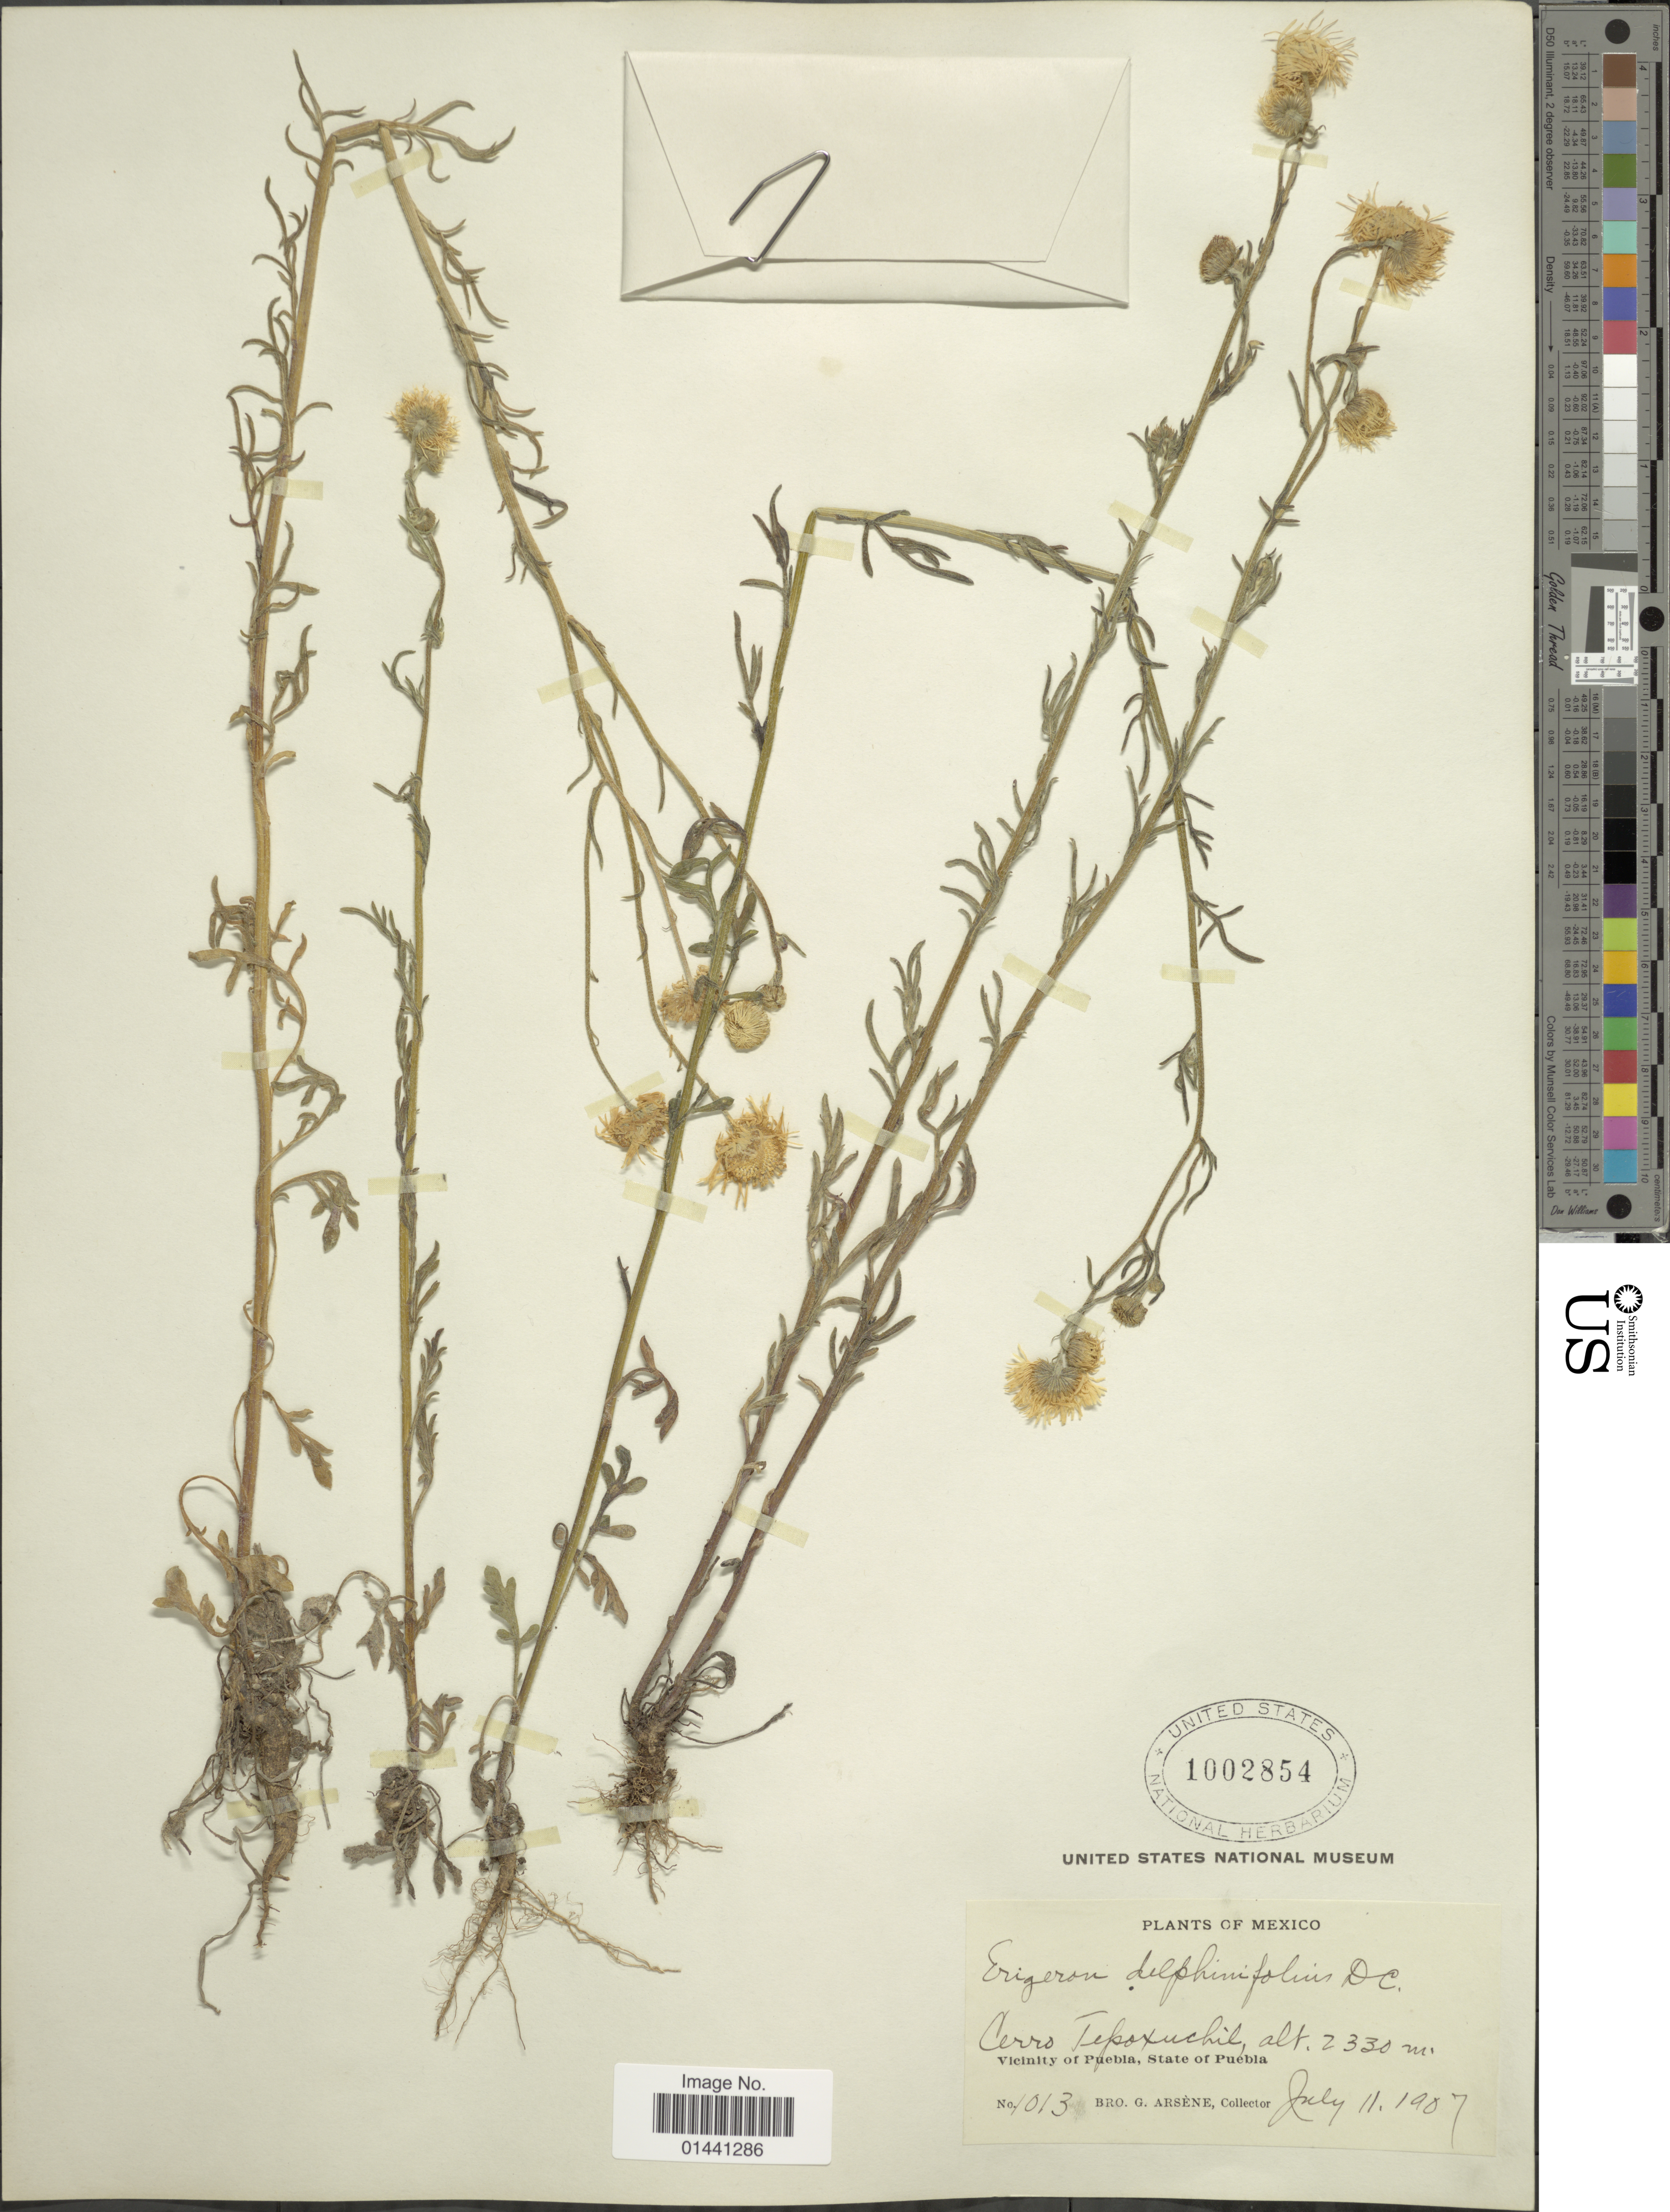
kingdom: Plantae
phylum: Tracheophyta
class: Magnoliopsida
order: Asterales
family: Asteraceae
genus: Erigeron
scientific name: Erigeron delphinifolius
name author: Willd.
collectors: Bro. G. Arsène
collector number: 1013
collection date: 1907-07-11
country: Mexico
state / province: Puebla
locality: Cerro Tepoxuchil, Vicinity of Puebla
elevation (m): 2330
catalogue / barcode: US 1002854